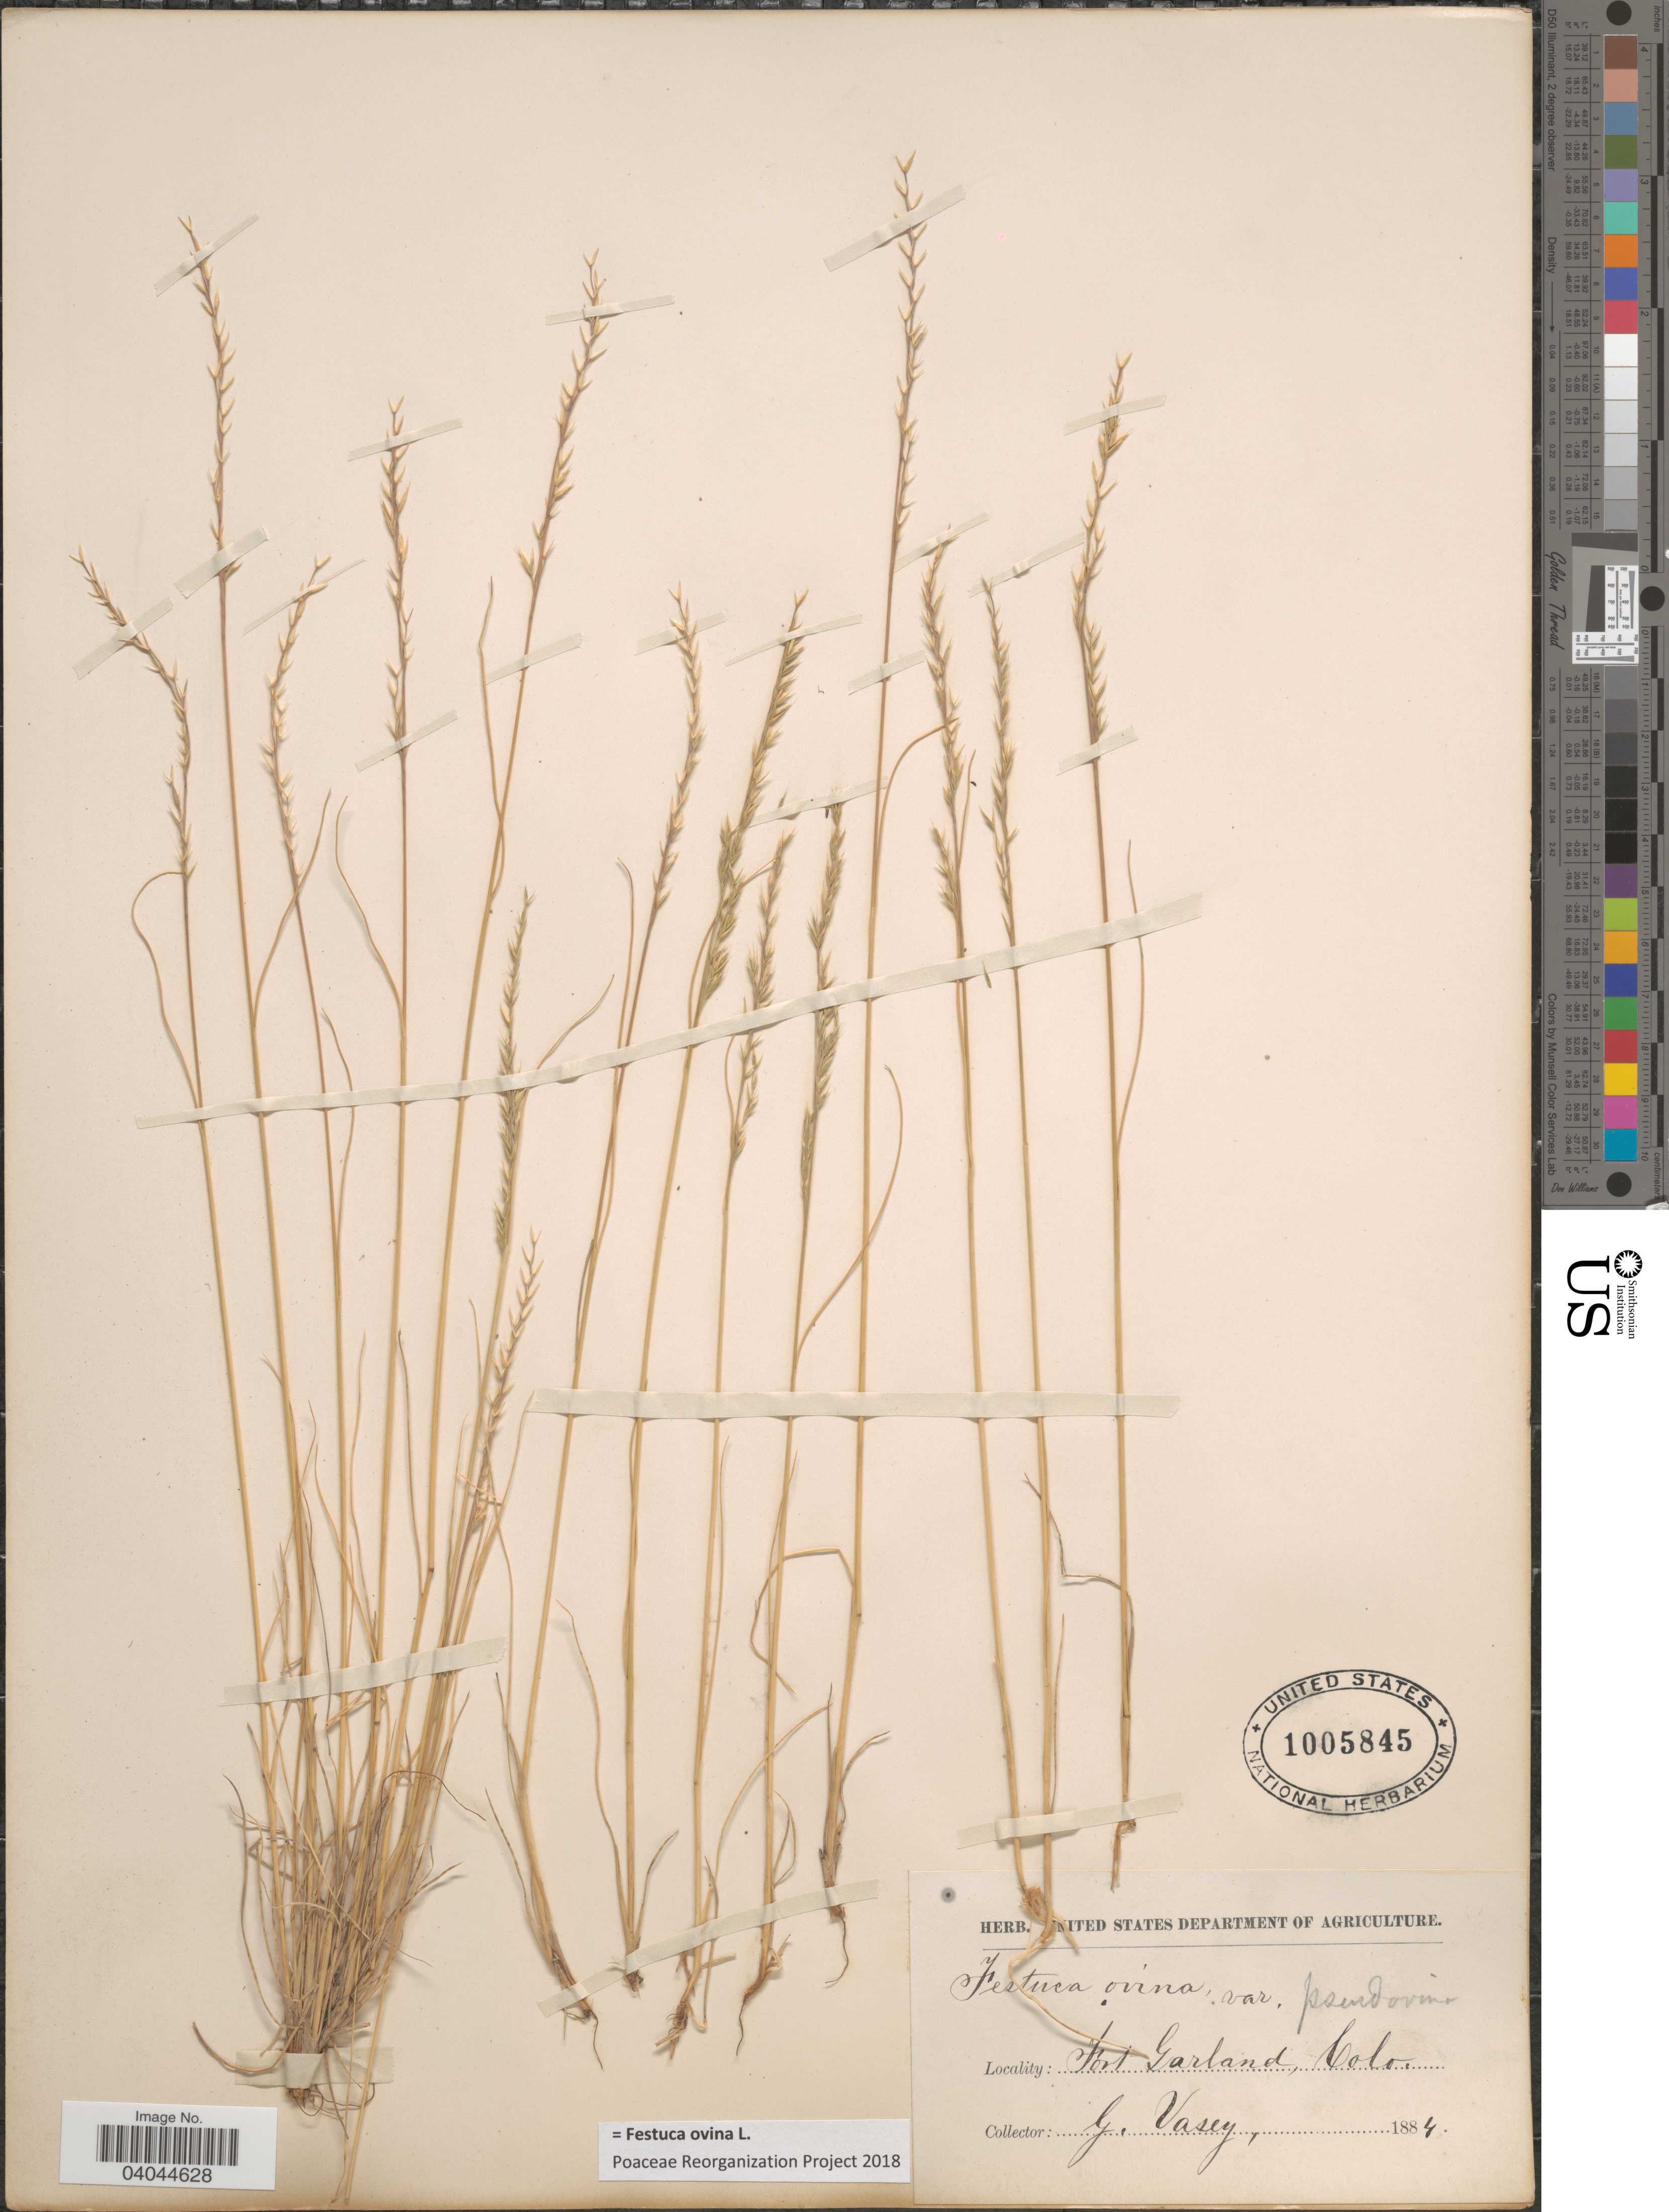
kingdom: Plantae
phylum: Tracheophyta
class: Liliopsida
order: Poales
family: Poaceae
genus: Festuca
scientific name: Festuca ovina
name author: L.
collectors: G. Vasey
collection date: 1884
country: United States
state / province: Colorado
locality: Fort Garland.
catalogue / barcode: US 1005845